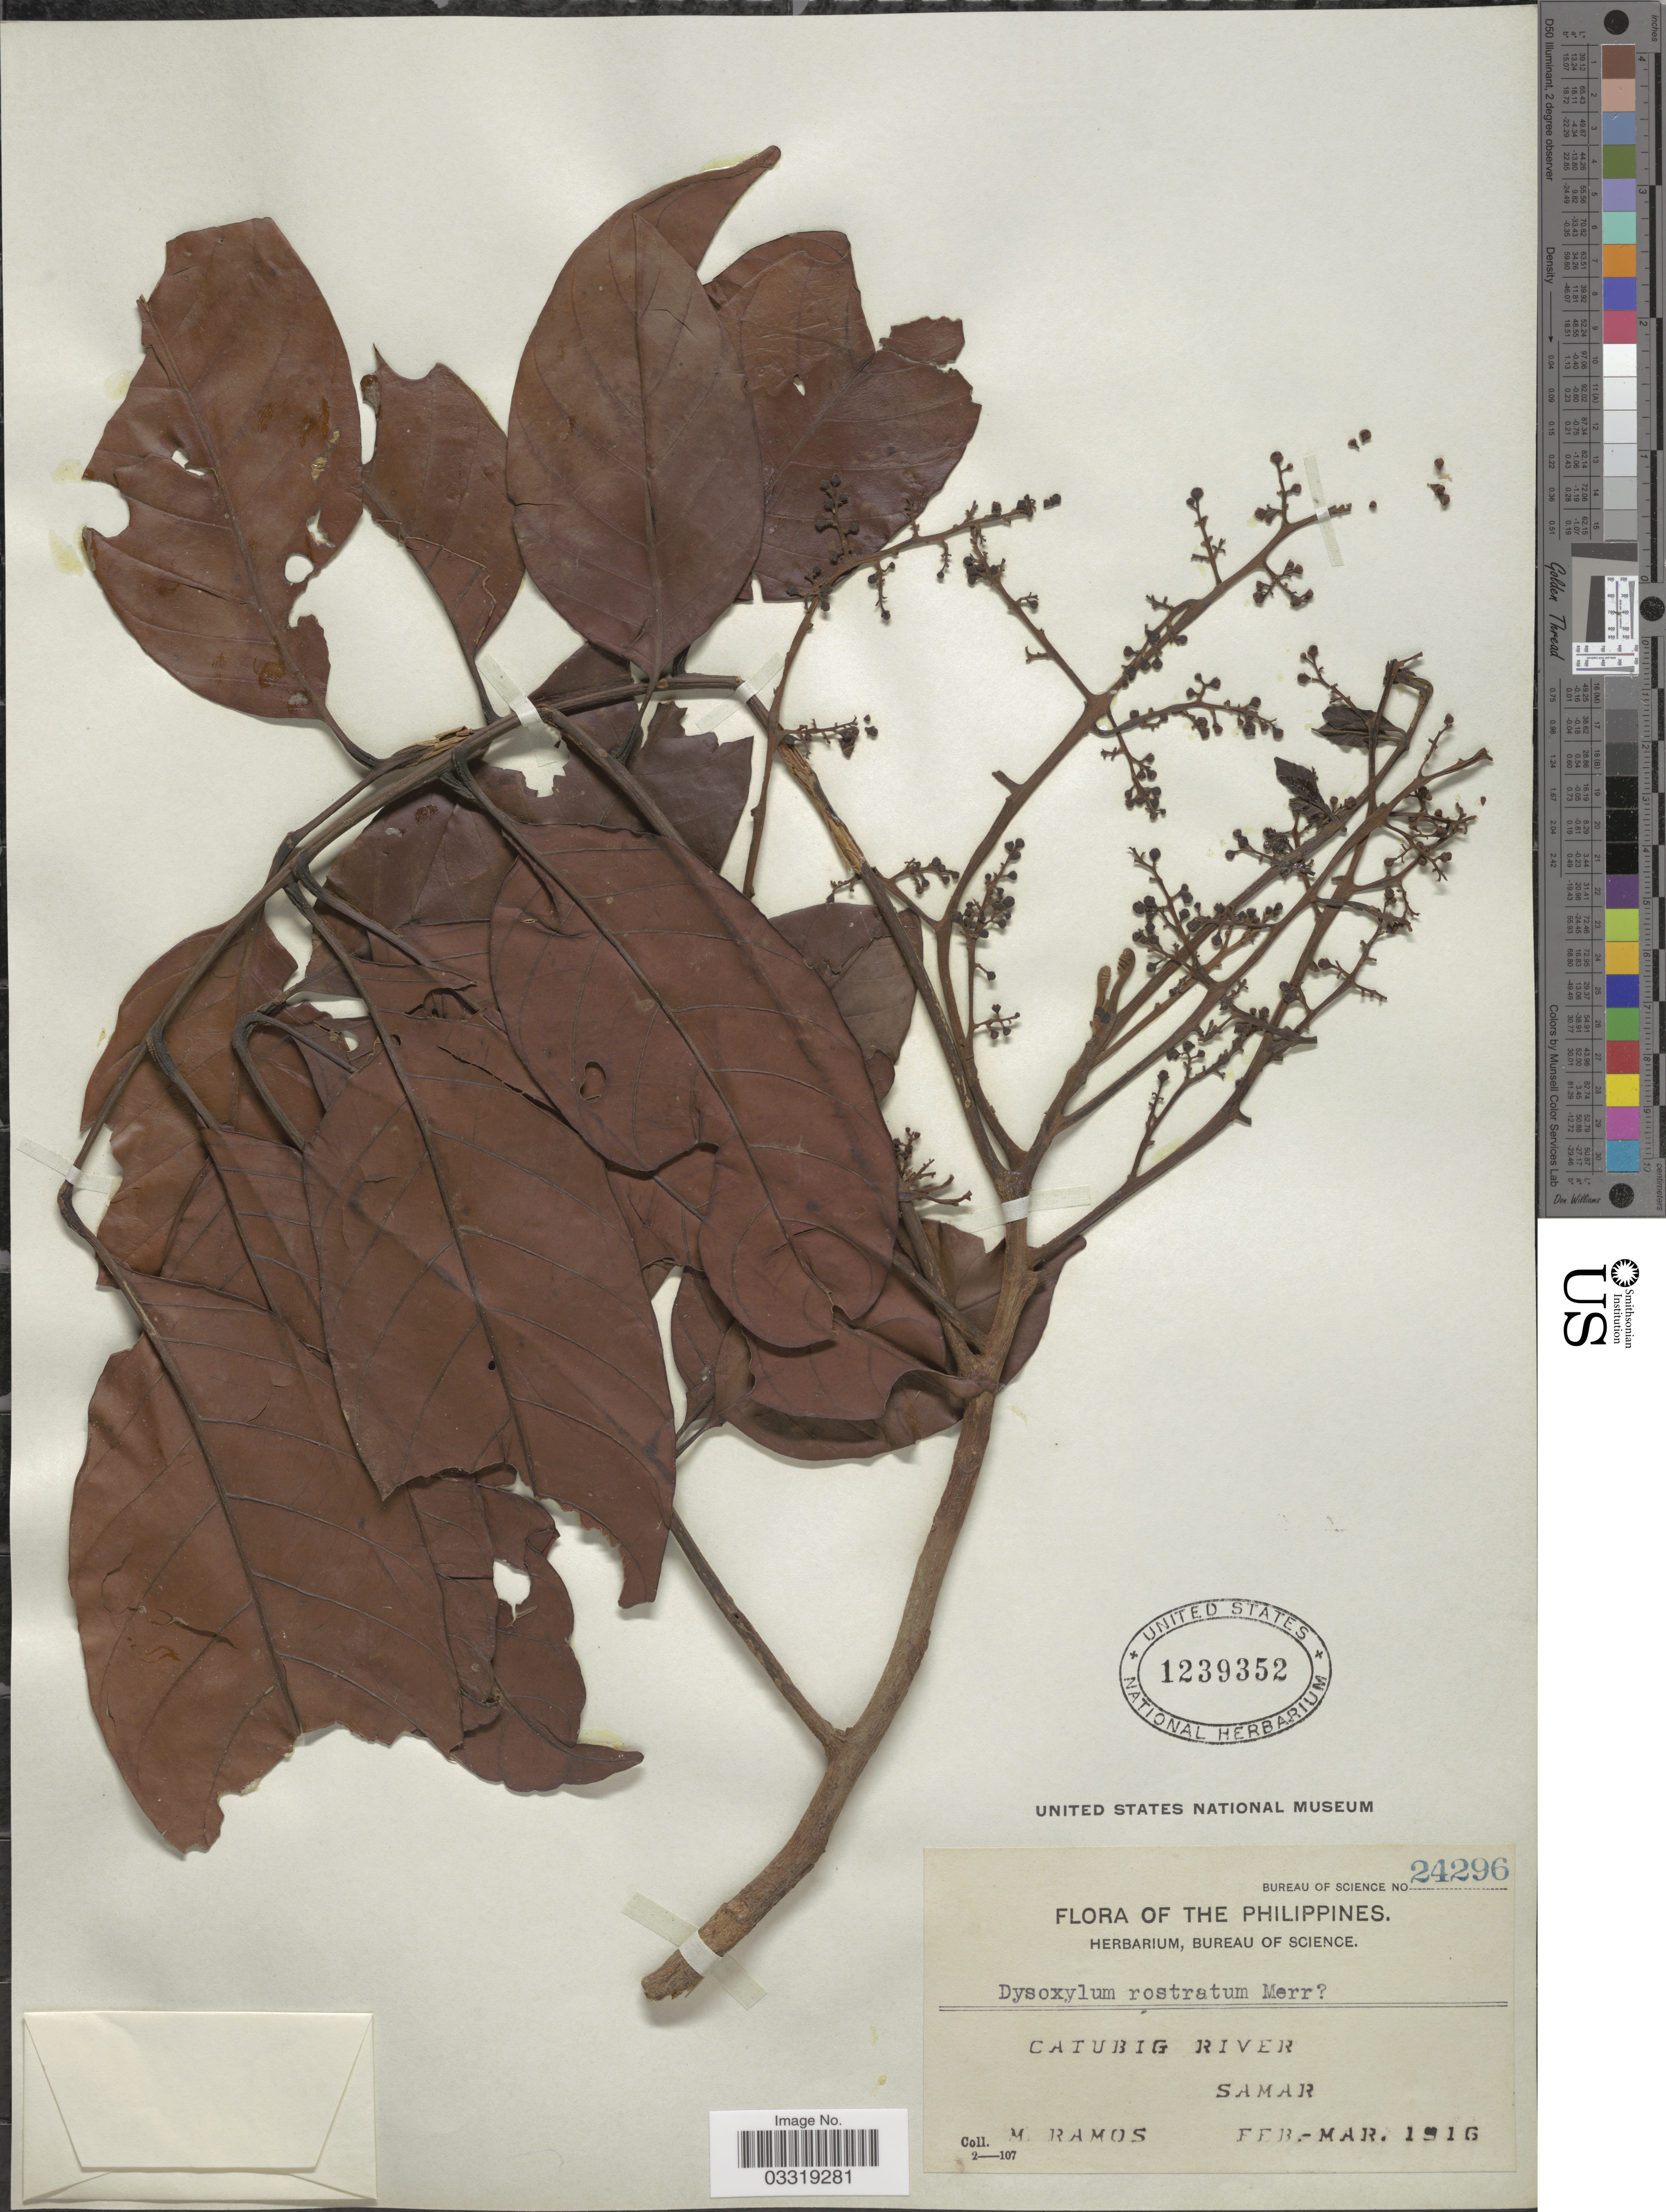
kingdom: Plantae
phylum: Tracheophyta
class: Magnoliopsida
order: Sapindales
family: Meliaceae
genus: Prasoxylon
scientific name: Prasoxylon alliaceum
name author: (Blume) M. Roem.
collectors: M. Ramos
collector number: Bureau of Science 24296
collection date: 1916-02/1916-03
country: Philippines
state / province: Eastern Visayas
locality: Catubig River, Samar.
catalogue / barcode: US 1239352